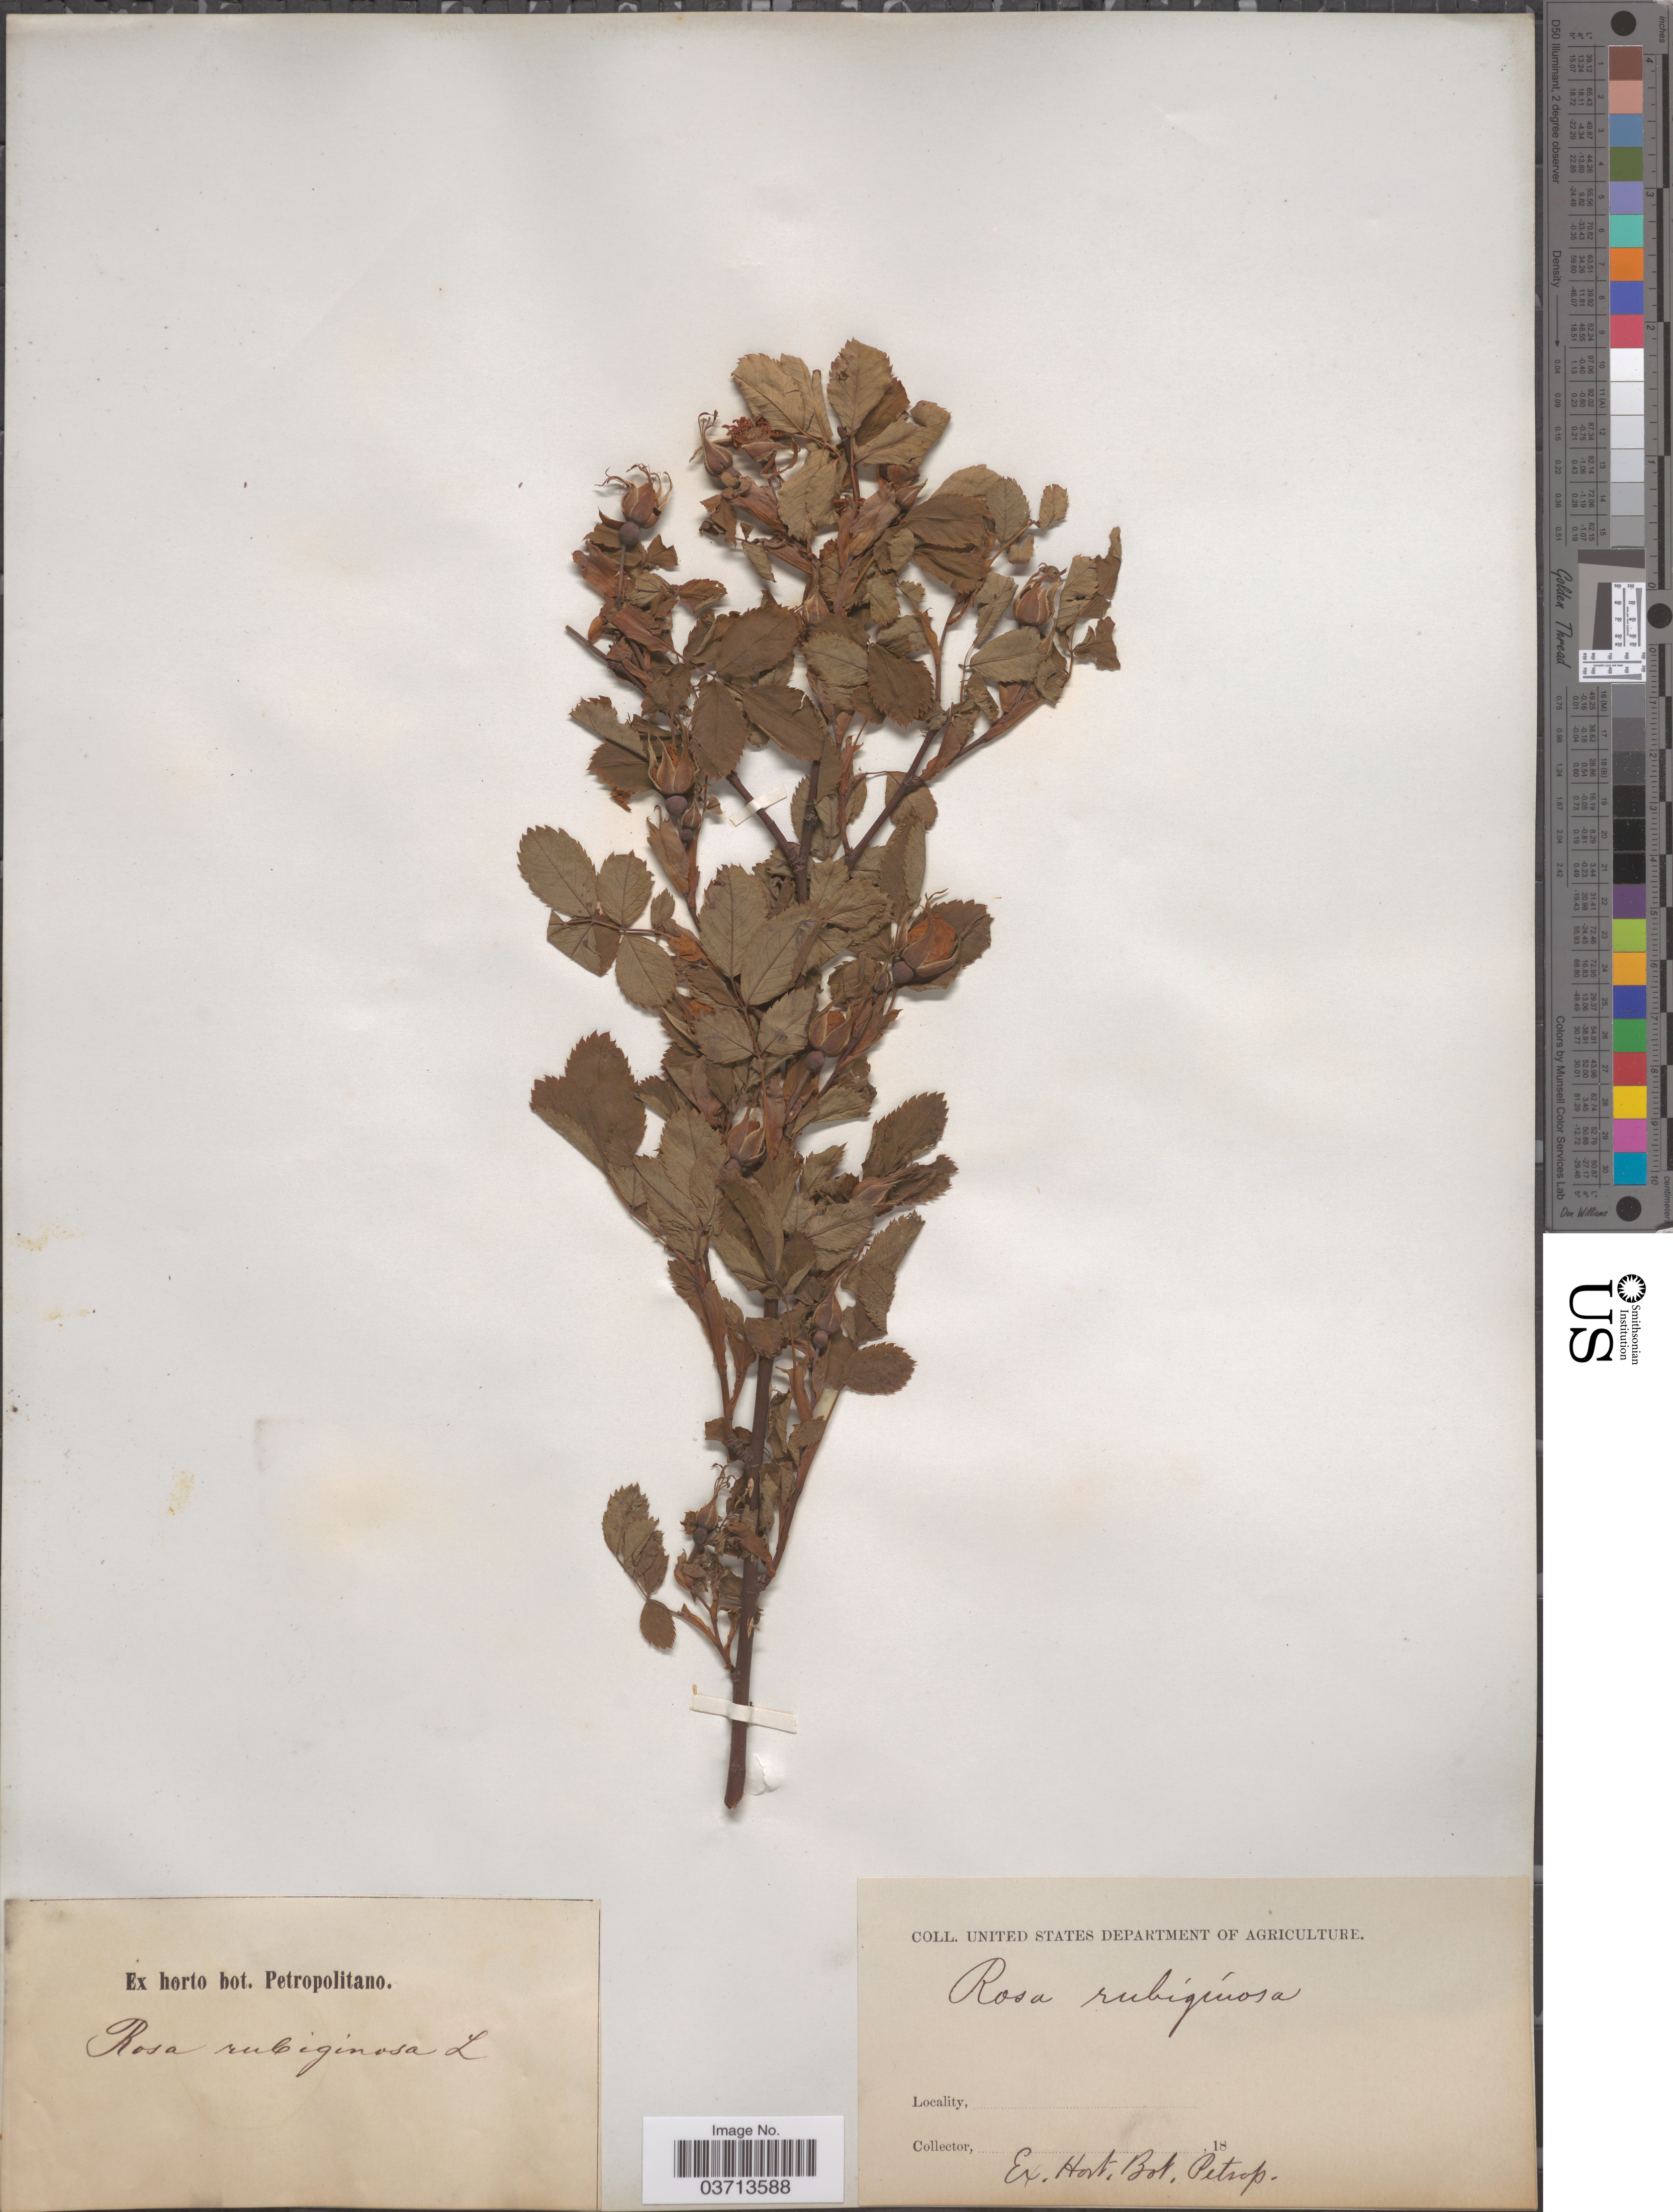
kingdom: Plantae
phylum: Tracheophyta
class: Magnoliopsida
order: Rosales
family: Rosaceae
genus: Rosa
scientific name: Rosa rubiginosa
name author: L.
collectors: ex Horto Bot. Petropolitano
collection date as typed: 18